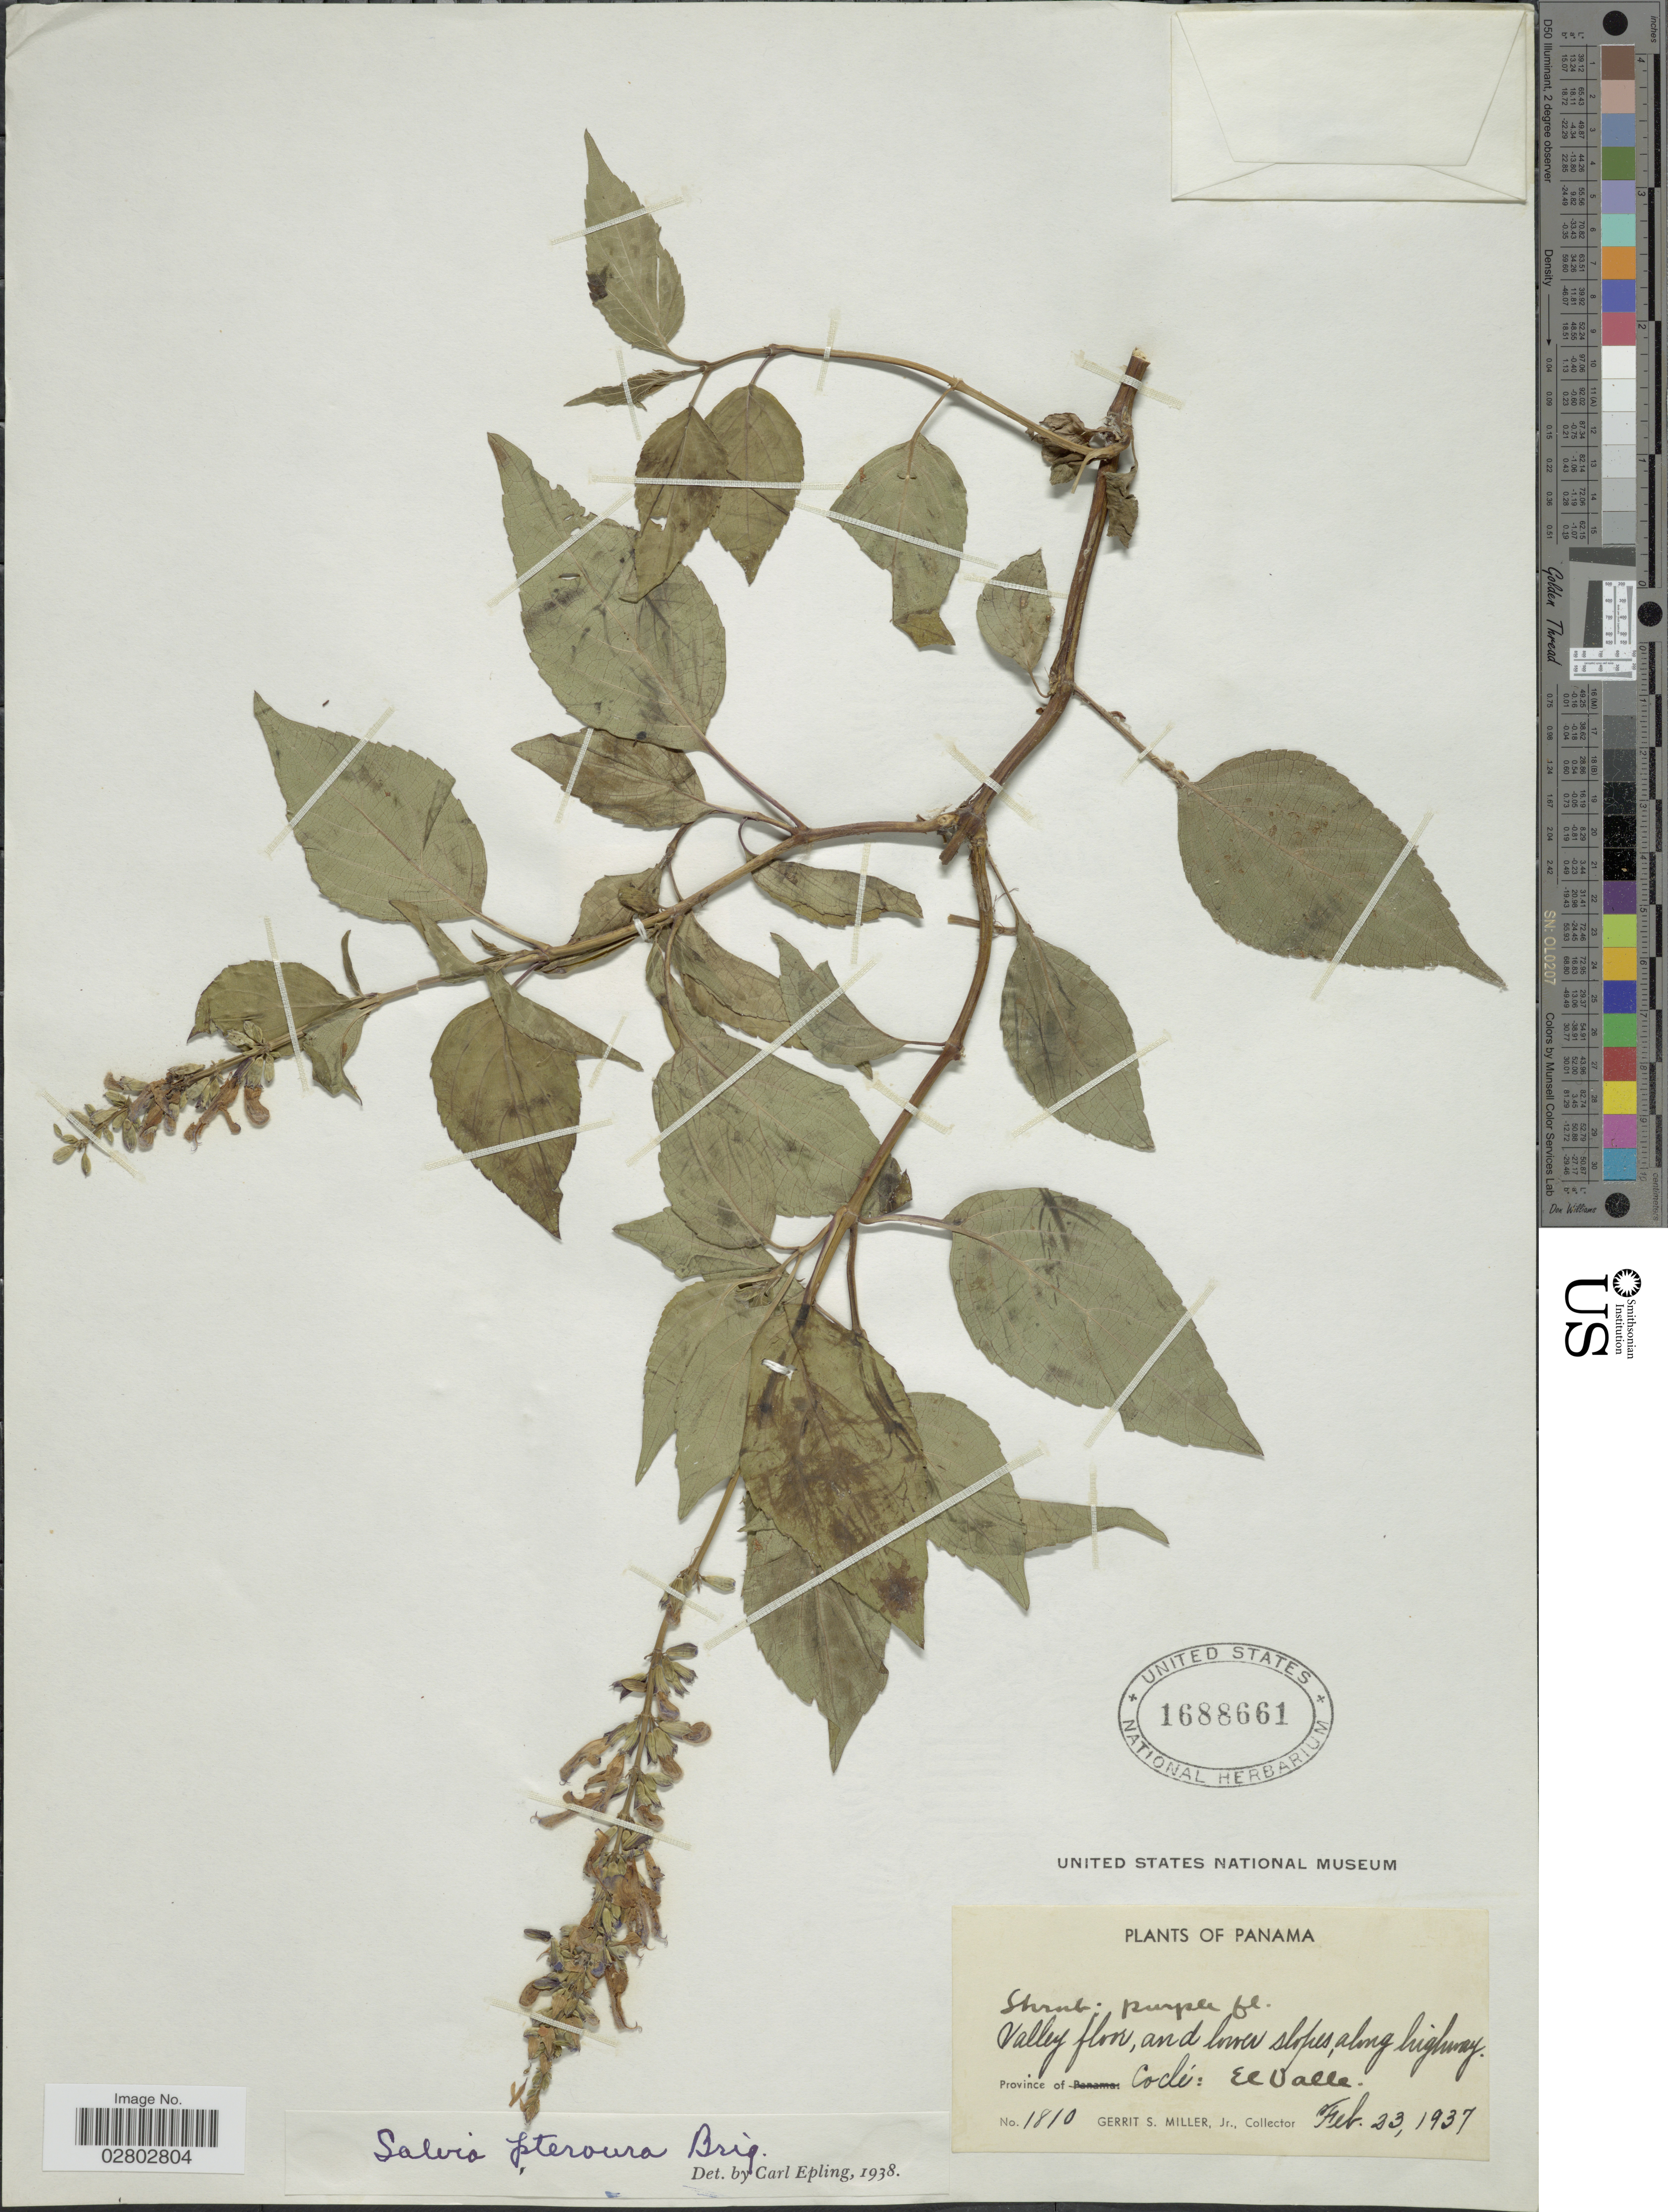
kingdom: Plantae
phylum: Tracheophyta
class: Magnoliopsida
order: Lamiales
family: Lamiaceae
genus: Salvia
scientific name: Salvia pteroura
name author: Briq.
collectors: G. S. Miller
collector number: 1810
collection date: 1937-02-23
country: Panama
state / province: Coclé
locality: Valley floor, and lower slopes, along highway, Province of Coclé: El Valle.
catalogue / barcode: US 1688661